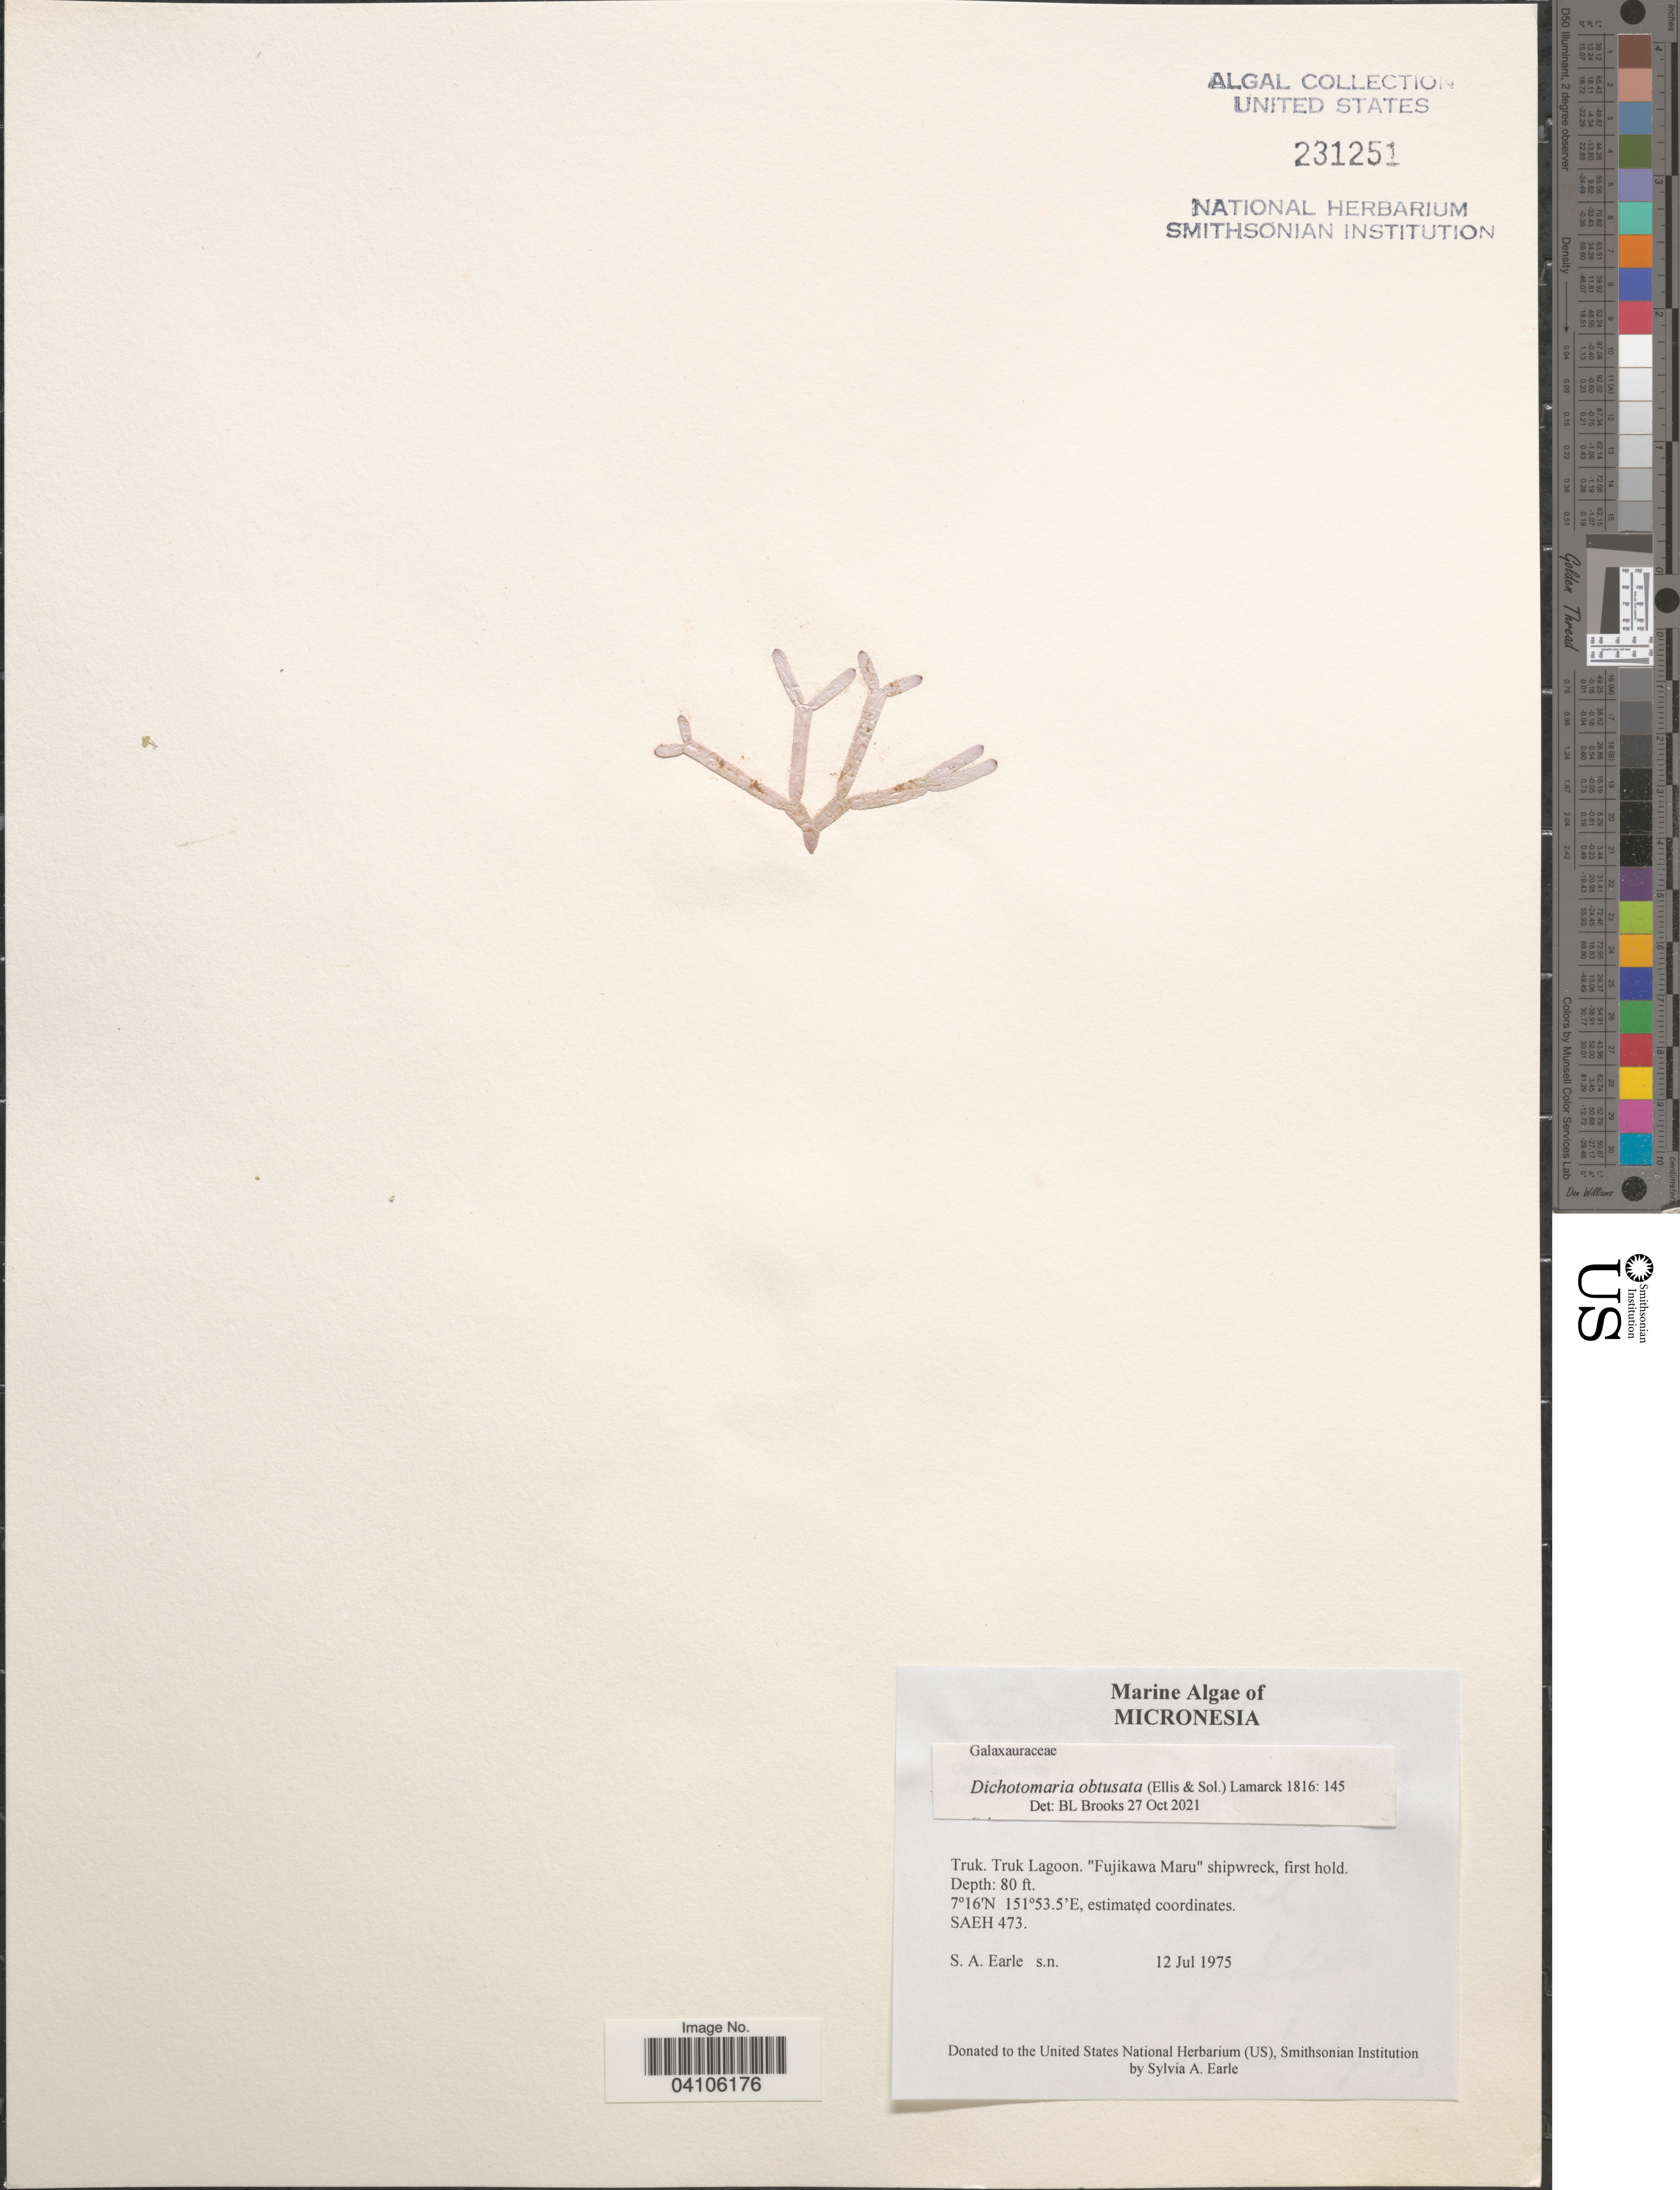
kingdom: Plantae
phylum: Rhodophyta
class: Florideophyceae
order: Nemaliales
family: Galaxauraceae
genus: Dichotomaria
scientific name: Dichotomaria obtusata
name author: (Ellis & Sol.) Lam.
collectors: S. A. Earle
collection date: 1975-07-12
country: Micronesia, Federated States of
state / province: Truk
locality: Truk Lagoon. "Fujikawa Maru" shipwreck, first hold. SAEH 473.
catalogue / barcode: US 231251